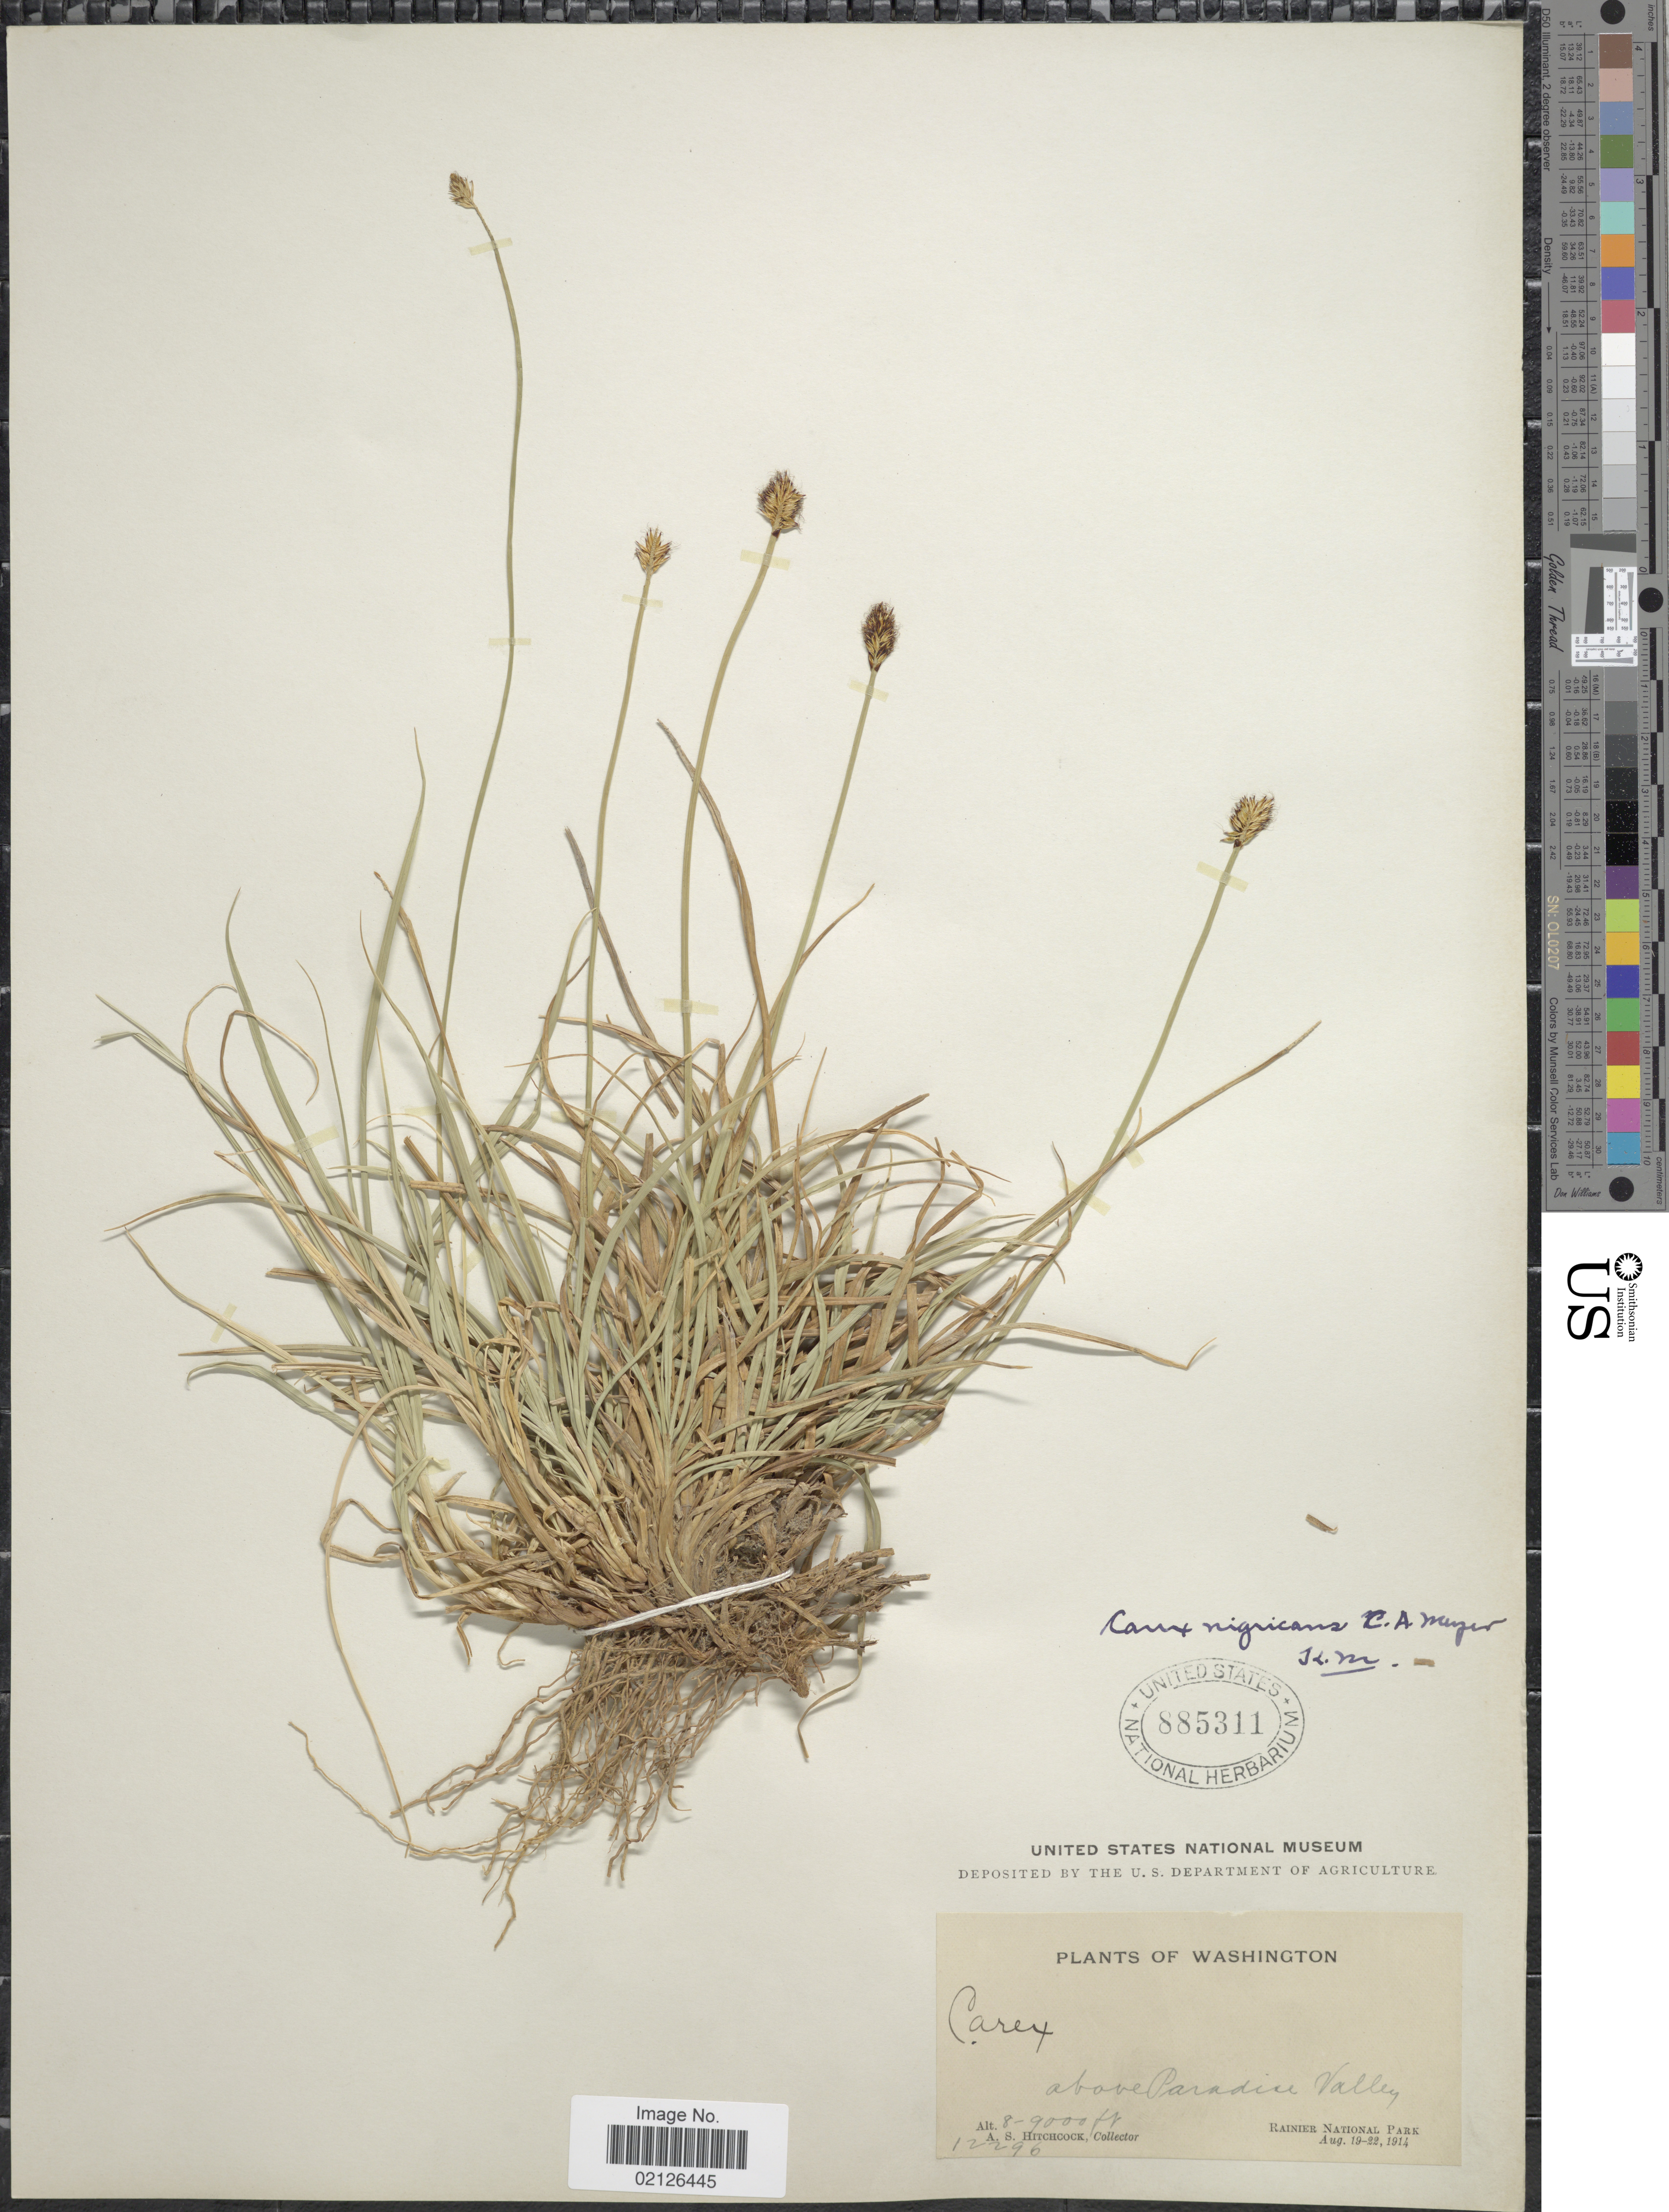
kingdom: Plantae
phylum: Tracheophyta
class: Liliopsida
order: Poales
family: Cyperaceae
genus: Carex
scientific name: Carex nigricans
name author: C.A. Mey.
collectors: A. S. Hitchcock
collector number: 12296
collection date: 1914-08-19/1914-08-22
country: United States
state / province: Washington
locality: Above Paradise Valley, Rainier National Park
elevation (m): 2438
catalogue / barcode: US 885311